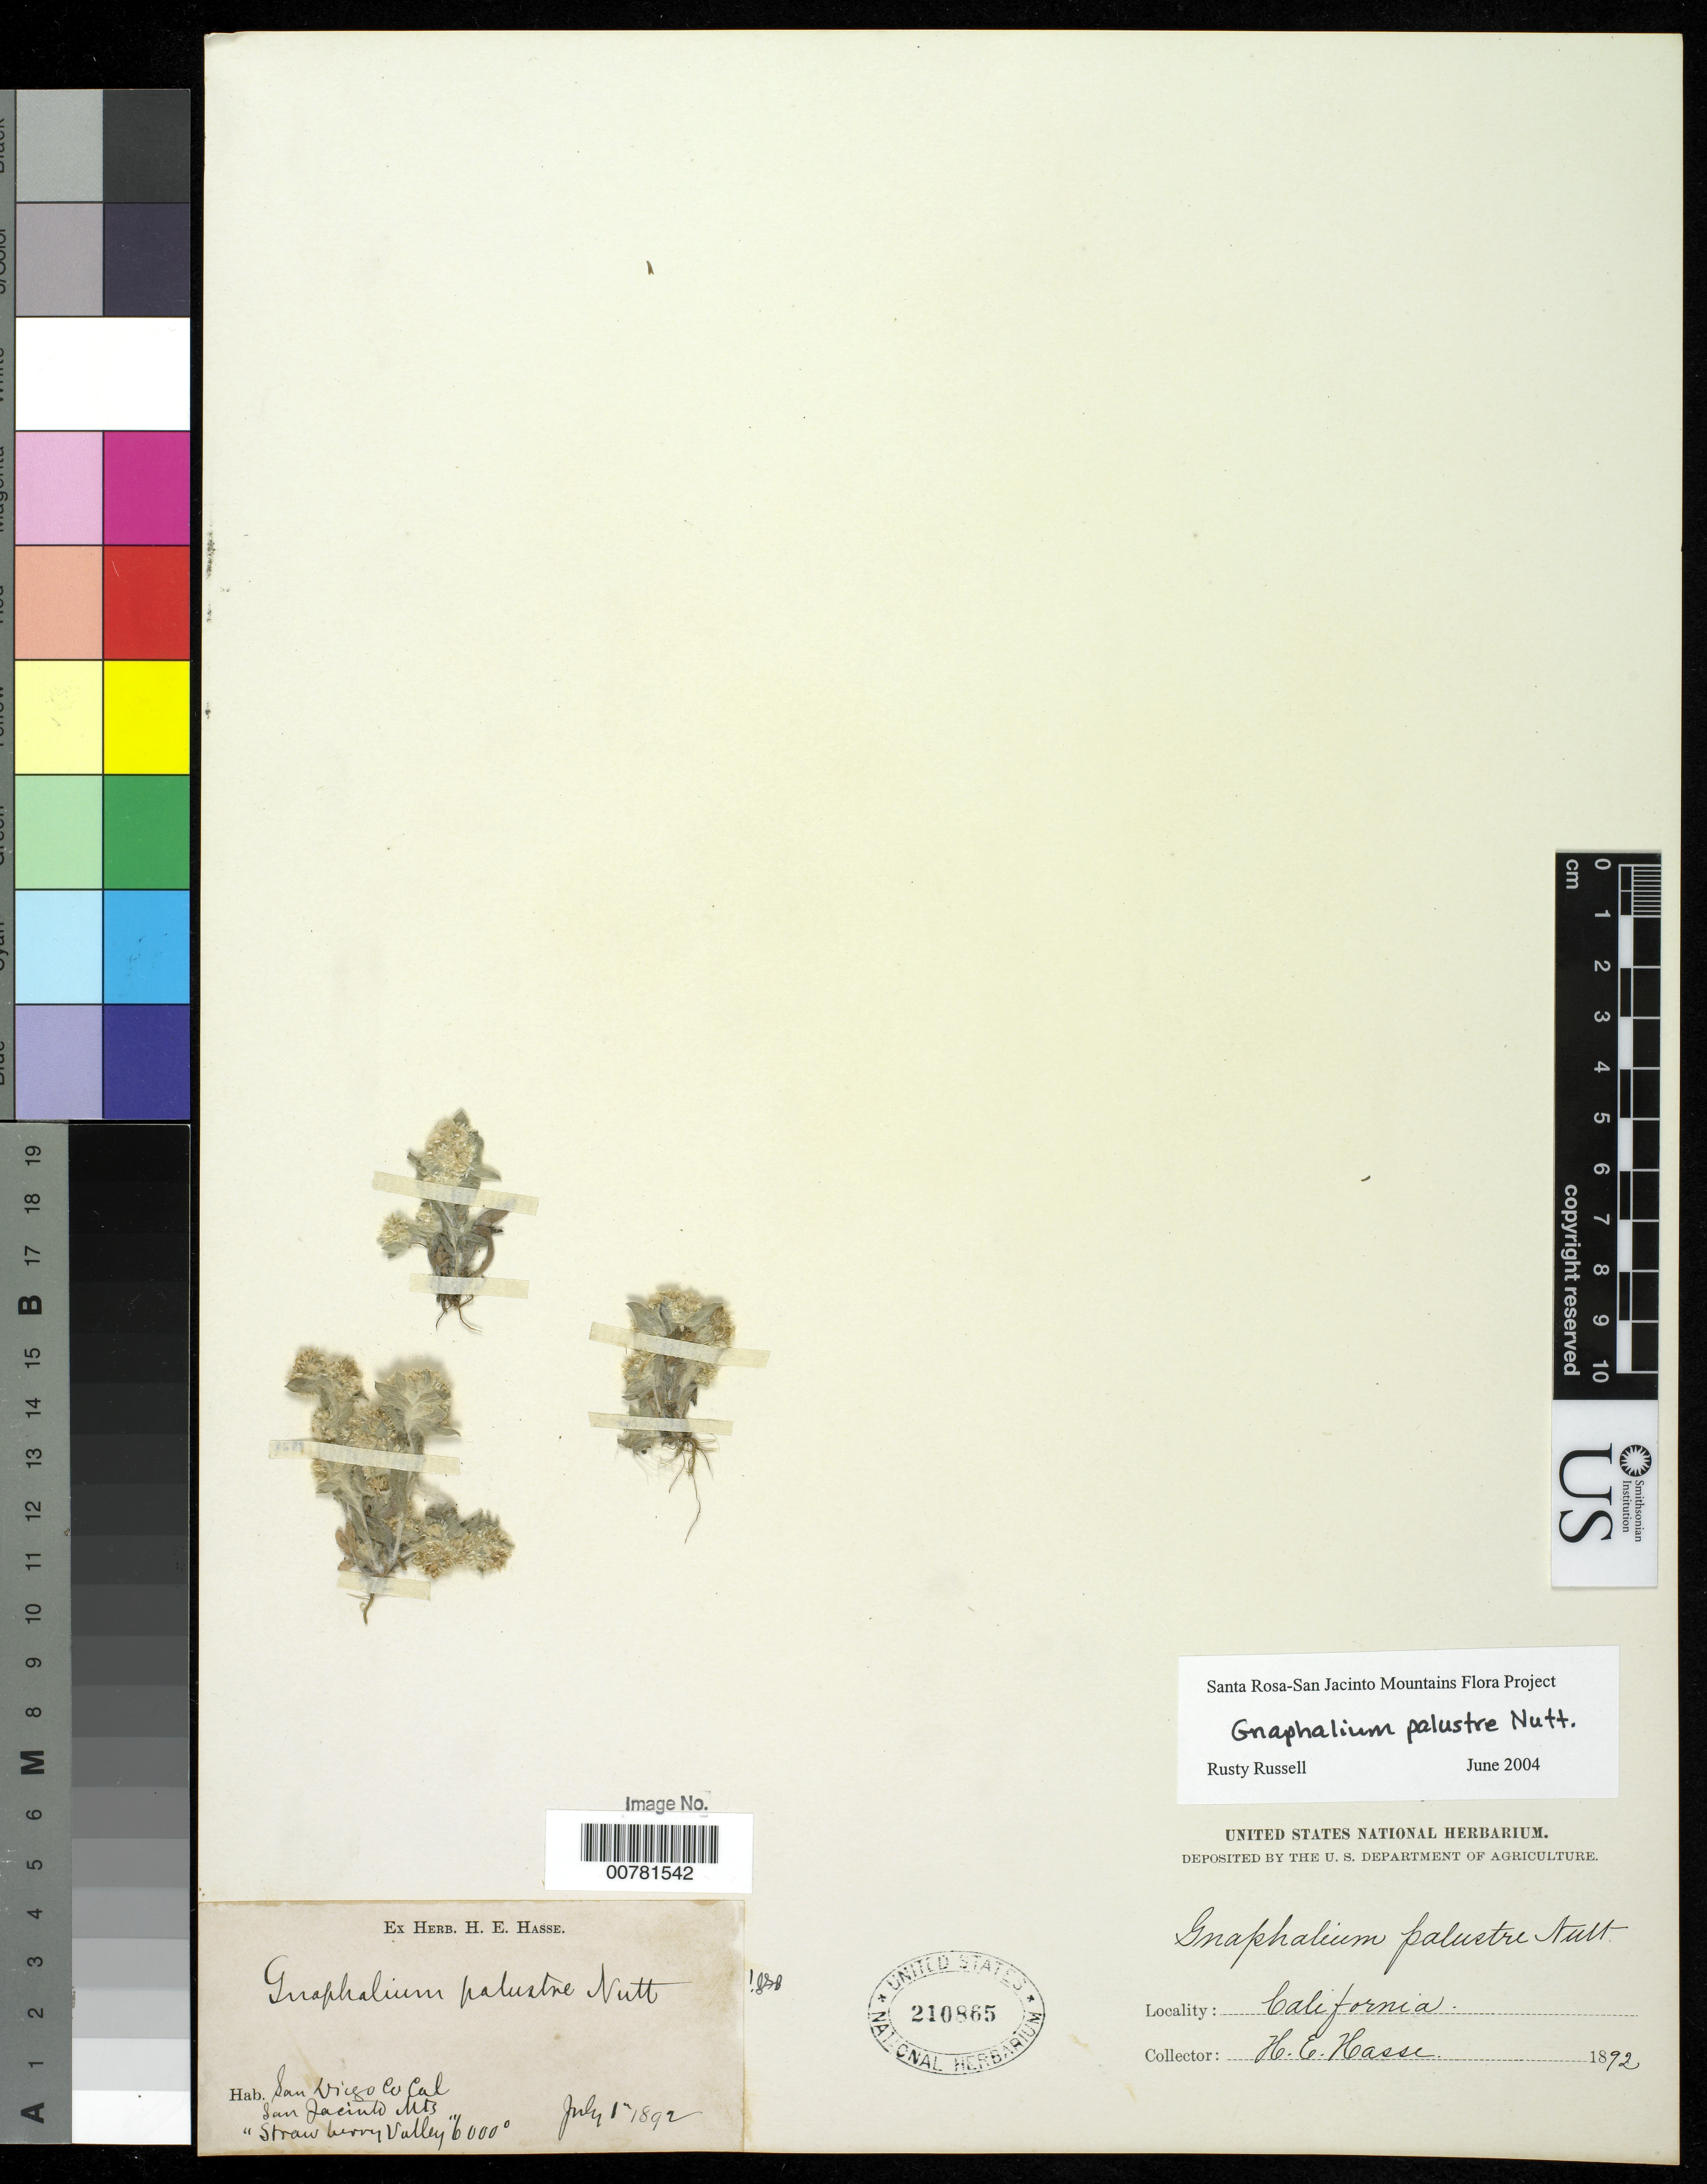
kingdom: Plantae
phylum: Tracheophyta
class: Magnoliopsida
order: Asterales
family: Asteraceae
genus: Gnaphalium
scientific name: Gnaphalium palustre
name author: Nutt.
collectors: H. E. Hasse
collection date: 1892-07-05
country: United States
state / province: California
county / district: San Diego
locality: San Diego Co., Cal. San Jacinto Mts, "Strawberry Valley"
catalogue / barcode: US 210865